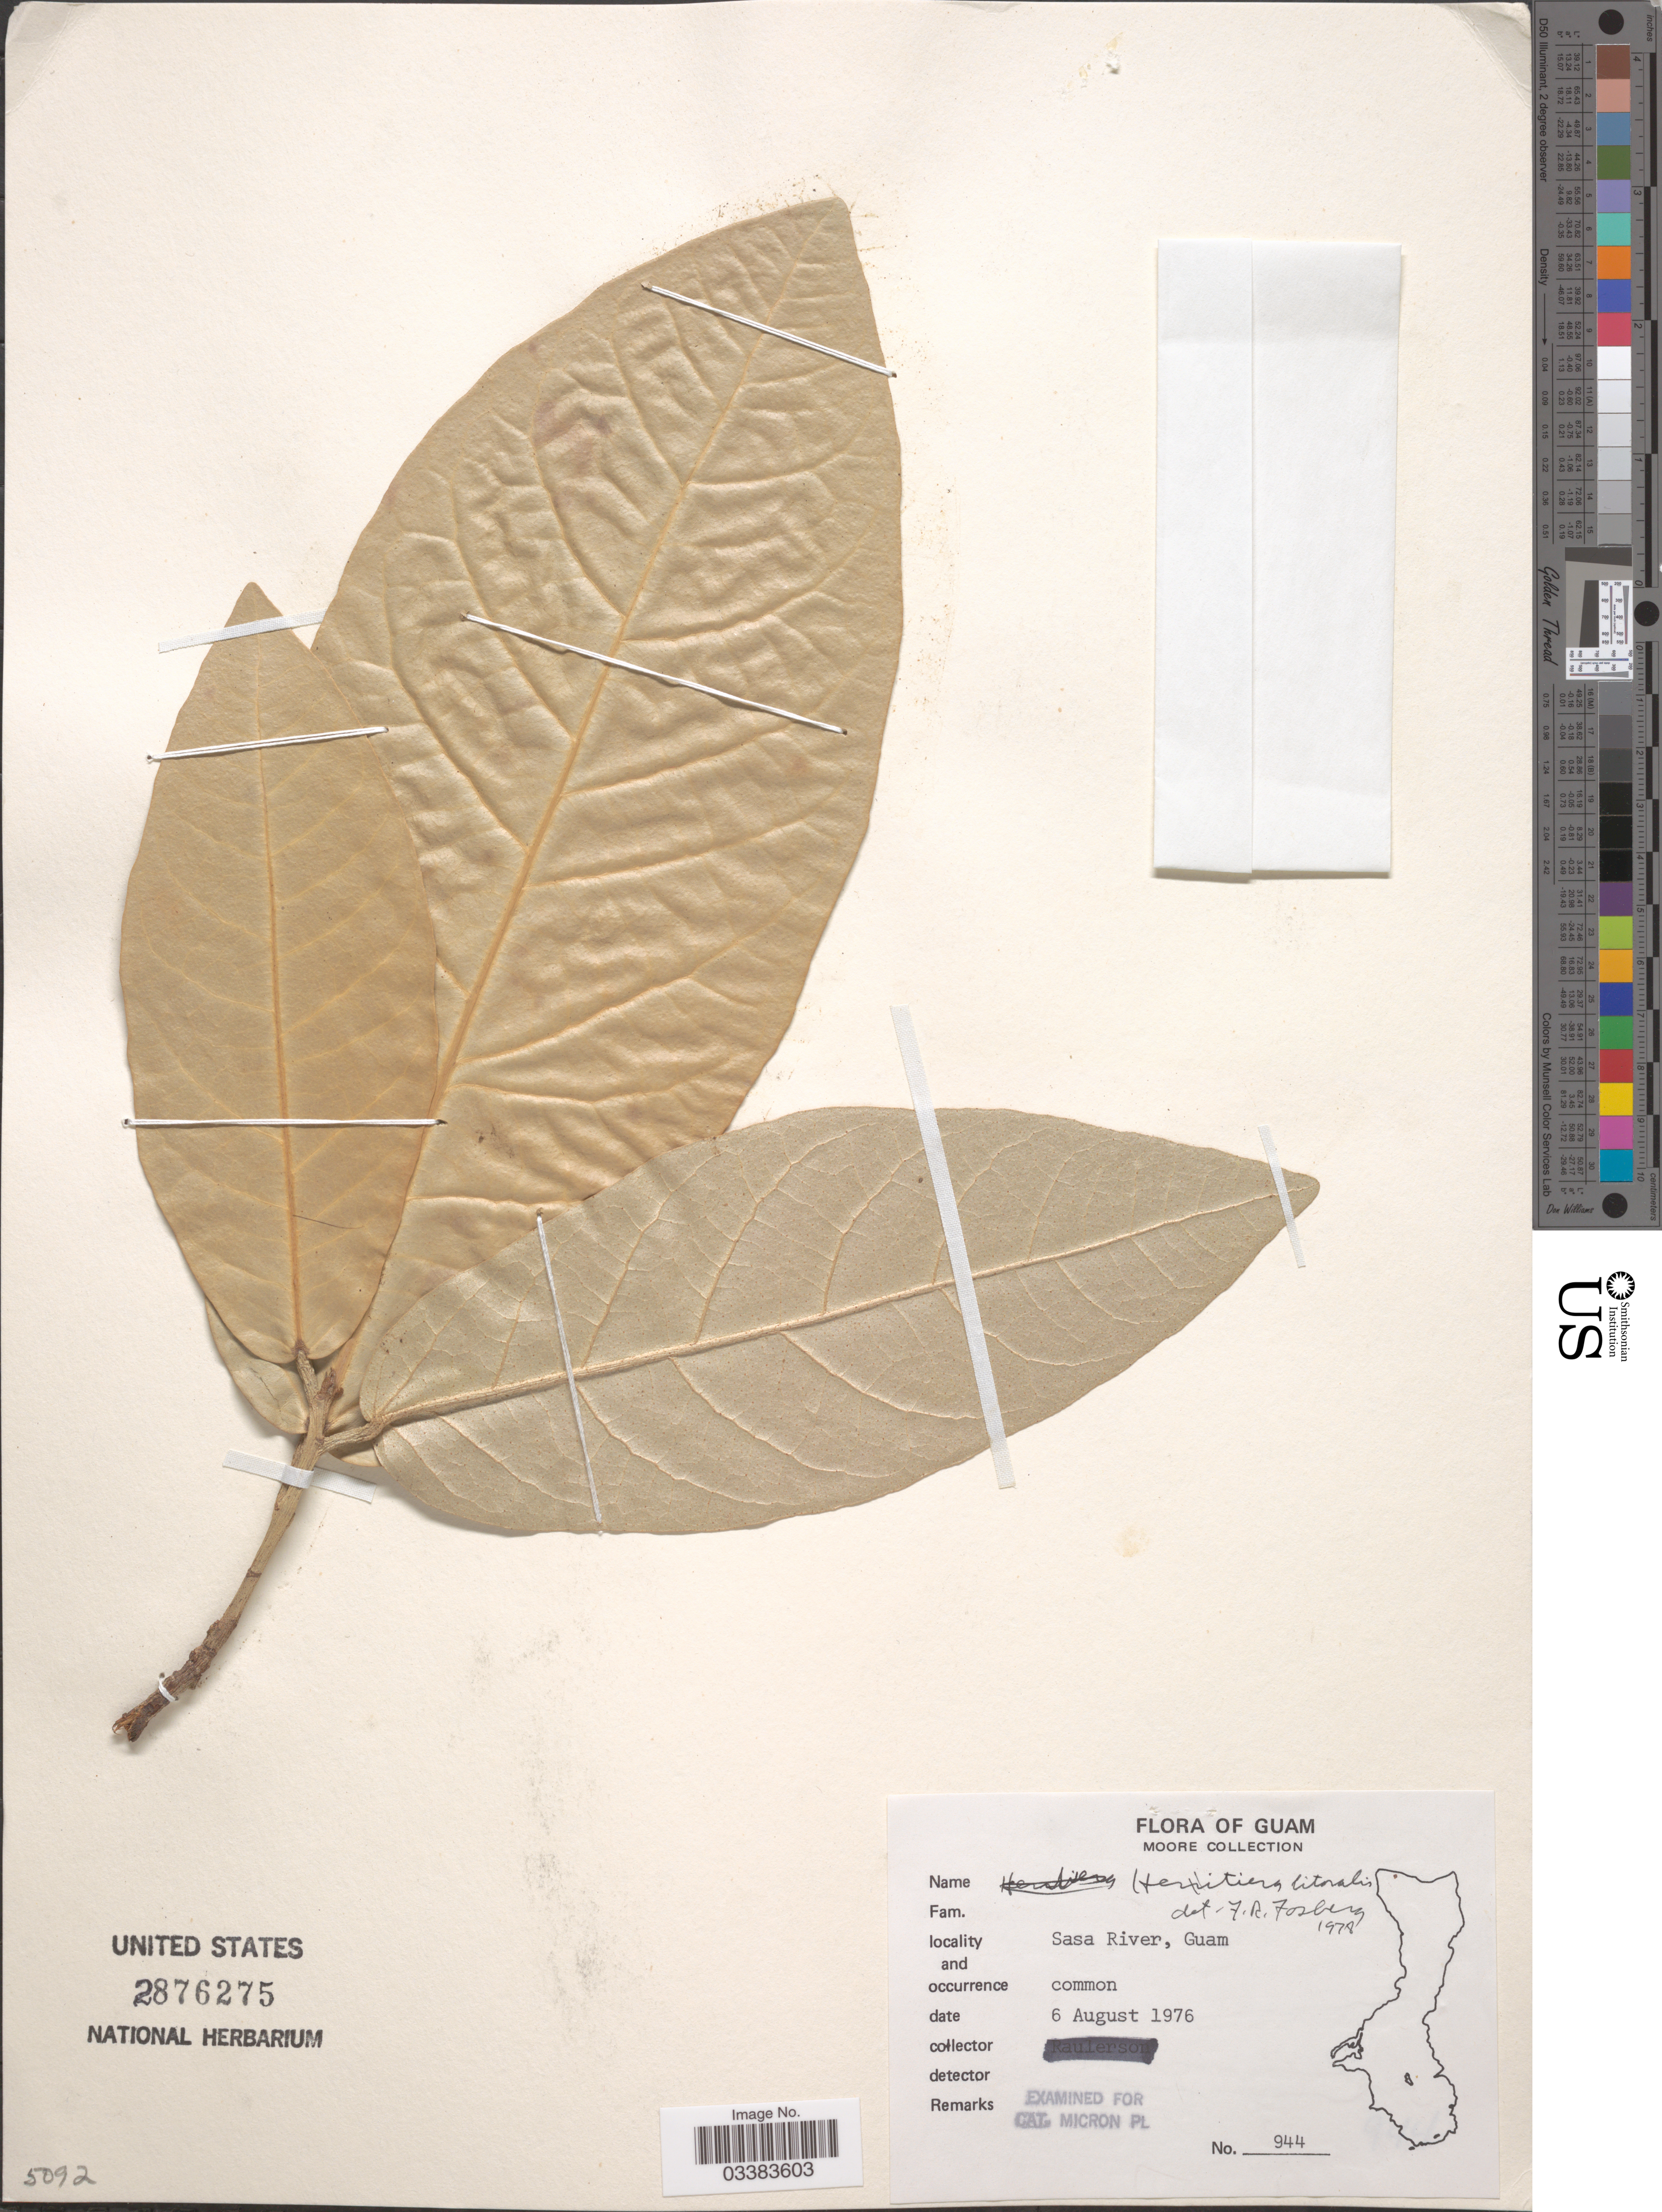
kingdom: Plantae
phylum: Tracheophyta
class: Magnoliopsida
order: Malvales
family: Malvaceae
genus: Heritiera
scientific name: Heritiera littoralis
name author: Aiton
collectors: -. Moore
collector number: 944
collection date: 1976-08-06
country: Guam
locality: Sasa River.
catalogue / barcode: US 2876275